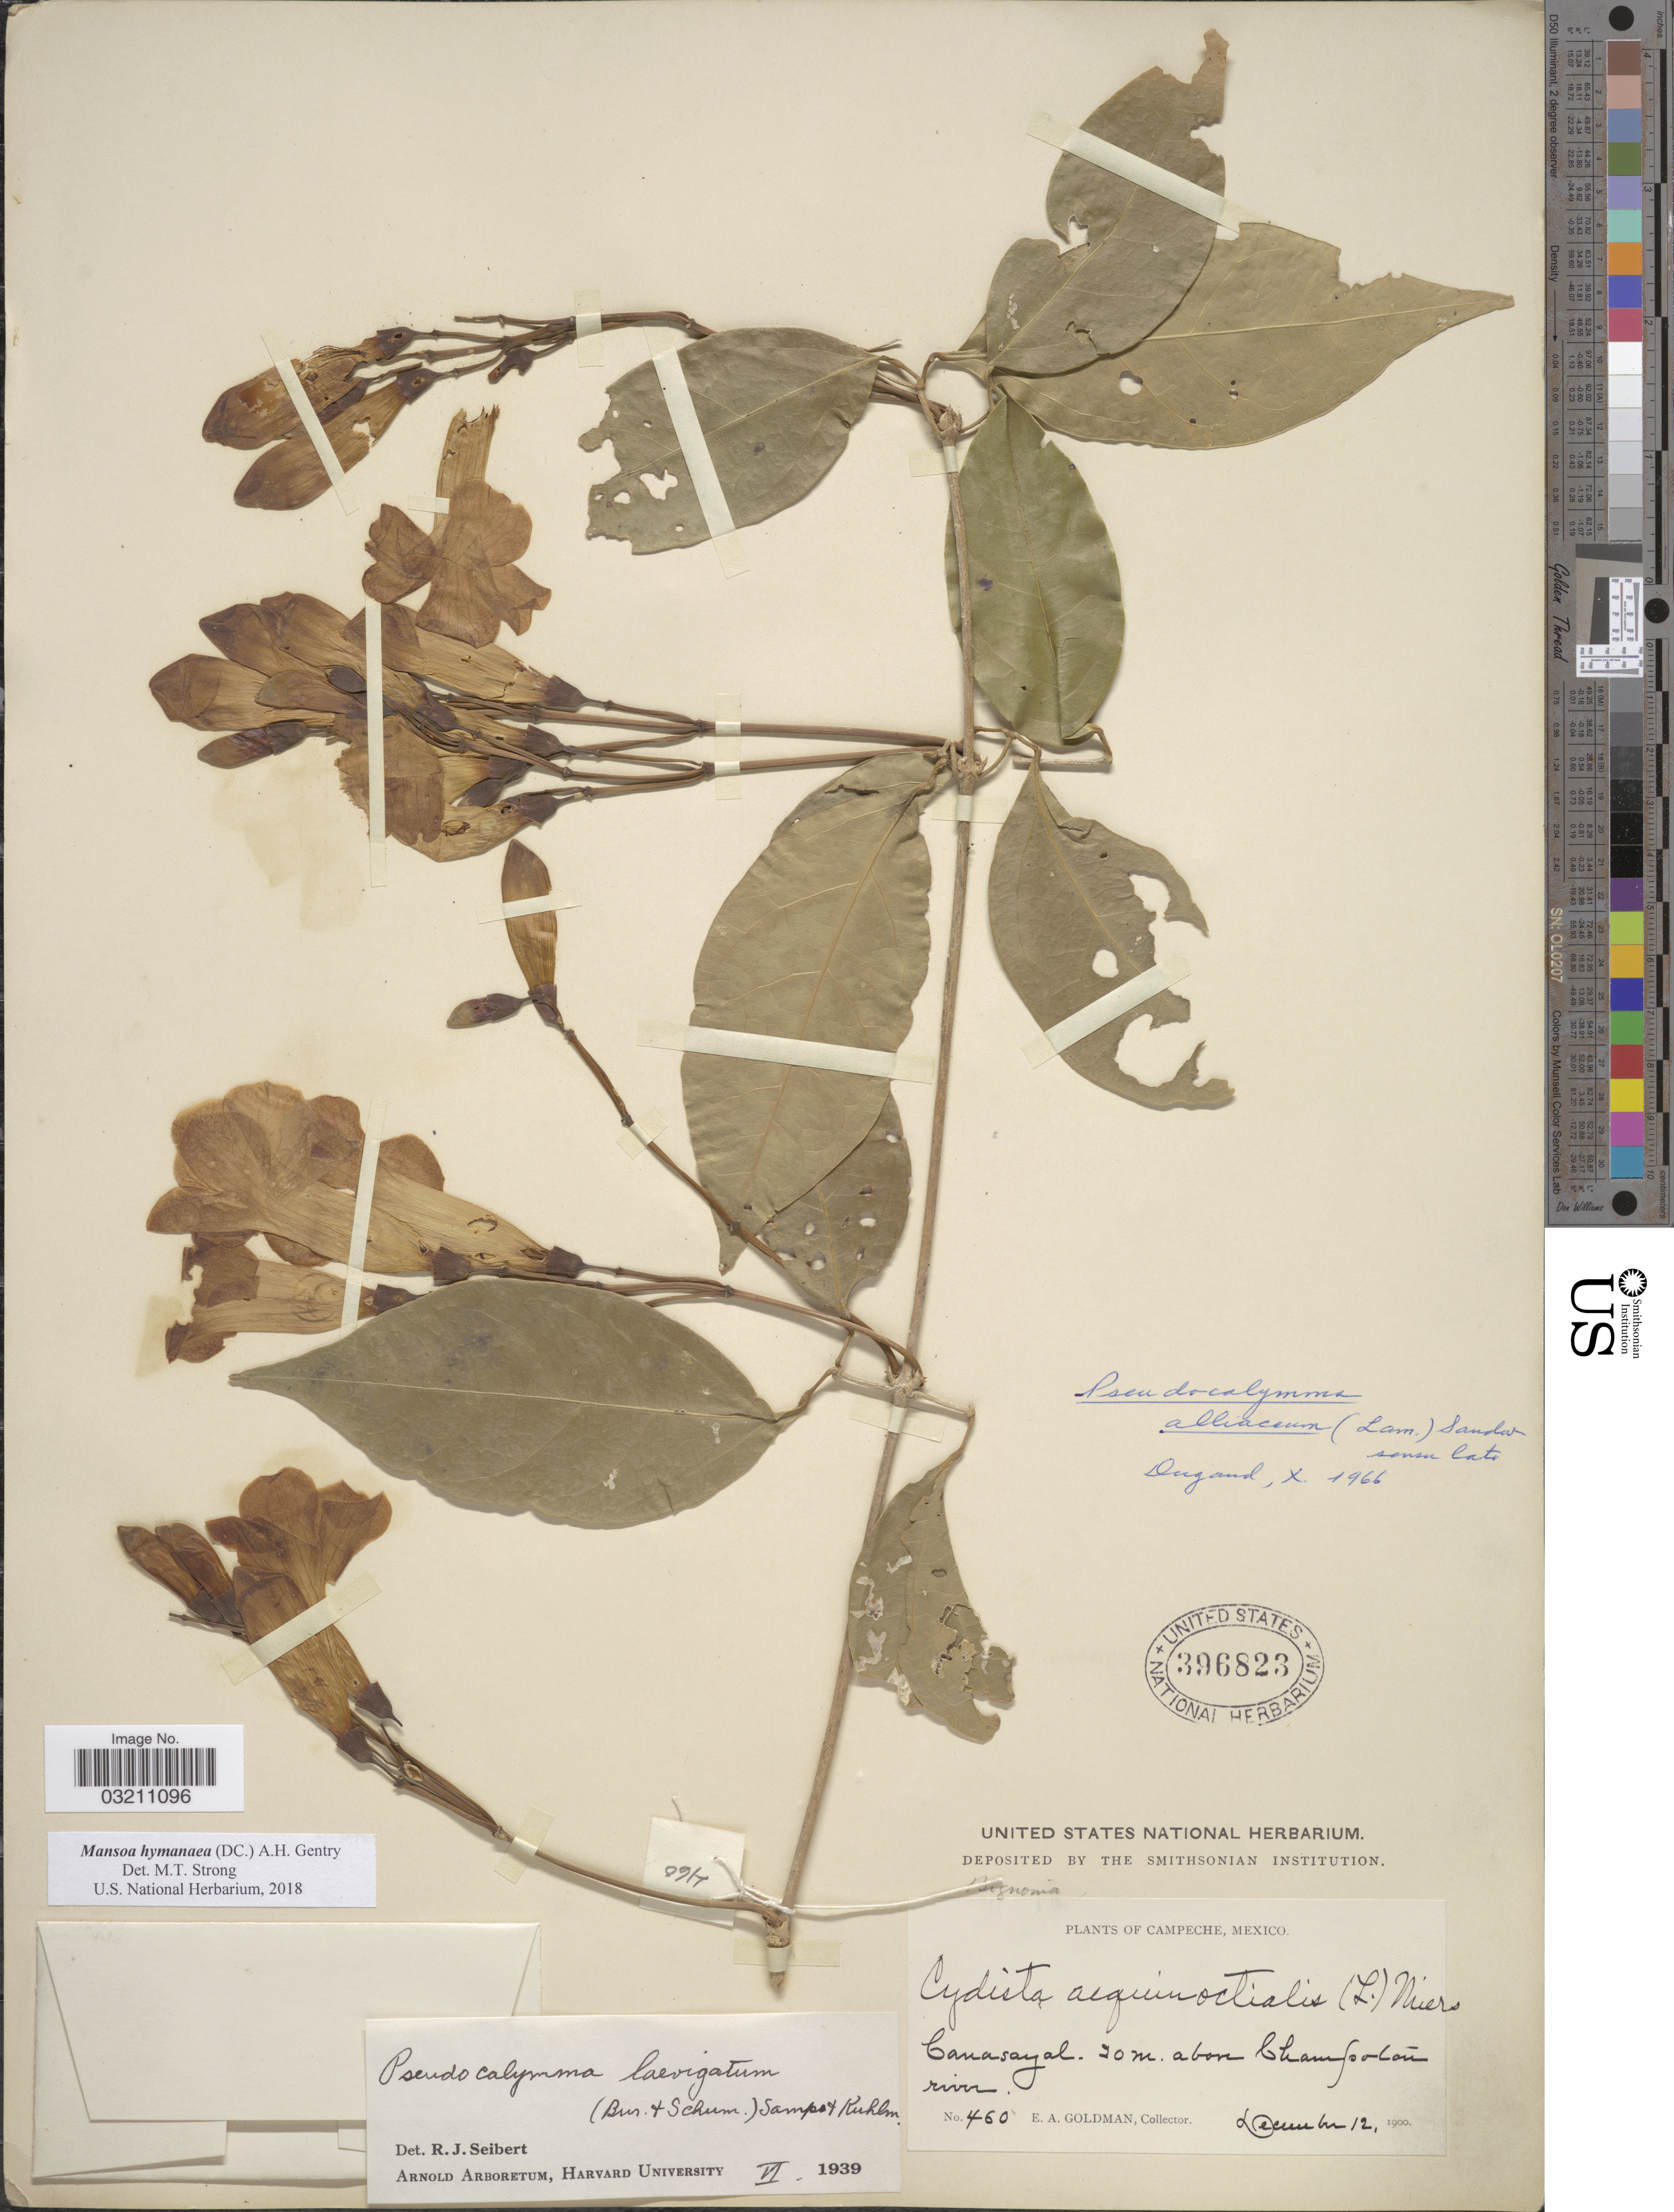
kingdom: Plantae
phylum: Tracheophyta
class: Magnoliopsida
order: Lamiales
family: Bignoniaceae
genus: Mansoa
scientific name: Mansoa hymenaea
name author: (DC.) A.H. Gentry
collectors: E. A. Goldman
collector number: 460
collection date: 1900-12-12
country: Mexico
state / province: Campeche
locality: Canasayal 20 m. above Champoton river.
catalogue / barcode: US 396823